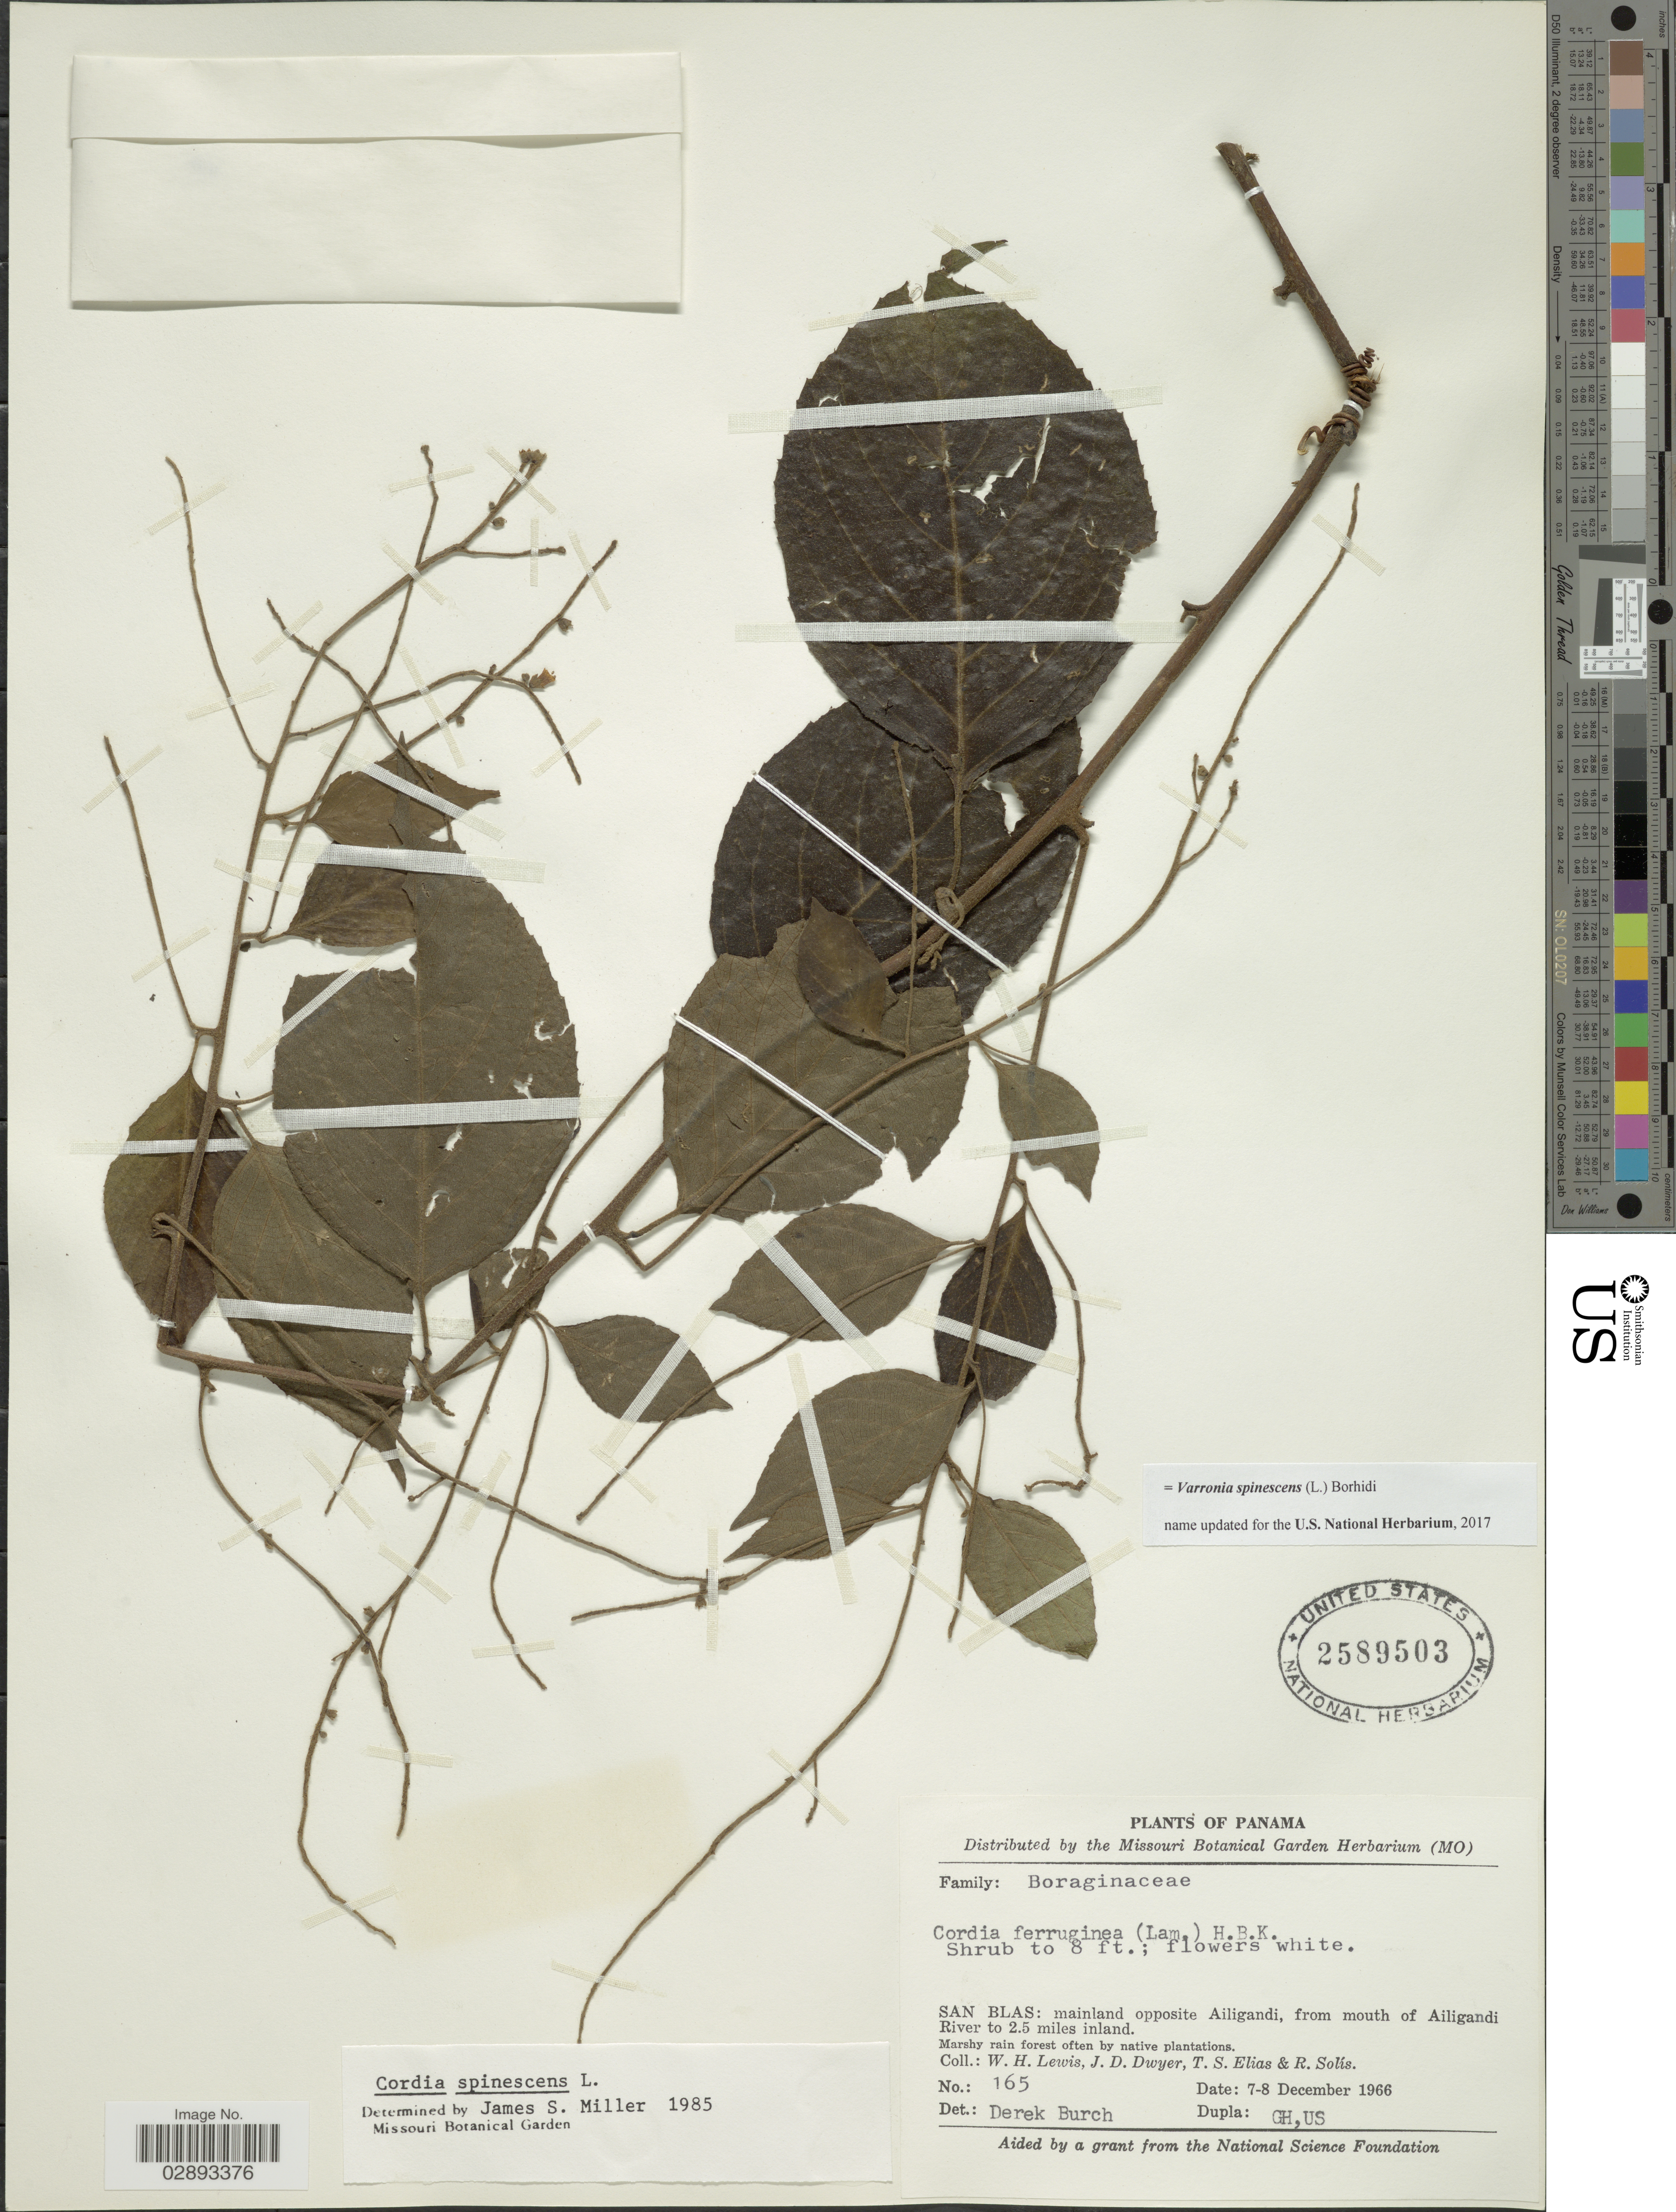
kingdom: Plantae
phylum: Tracheophyta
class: Magnoliopsida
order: Boraginales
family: Cordiaceae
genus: Varronia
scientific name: Varronia spinescens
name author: (L.) Borhidi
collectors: W. H. Lewis, J. D. Dwyer, T. S. Elias & R. Solis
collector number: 165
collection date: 1966-12-07/1966-12-08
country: Panama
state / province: Kuna Yala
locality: San Blas: mainland opposite Ailigandi, from mouth of Ailigandi River to 2.5 miles inland.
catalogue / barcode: US 2589503